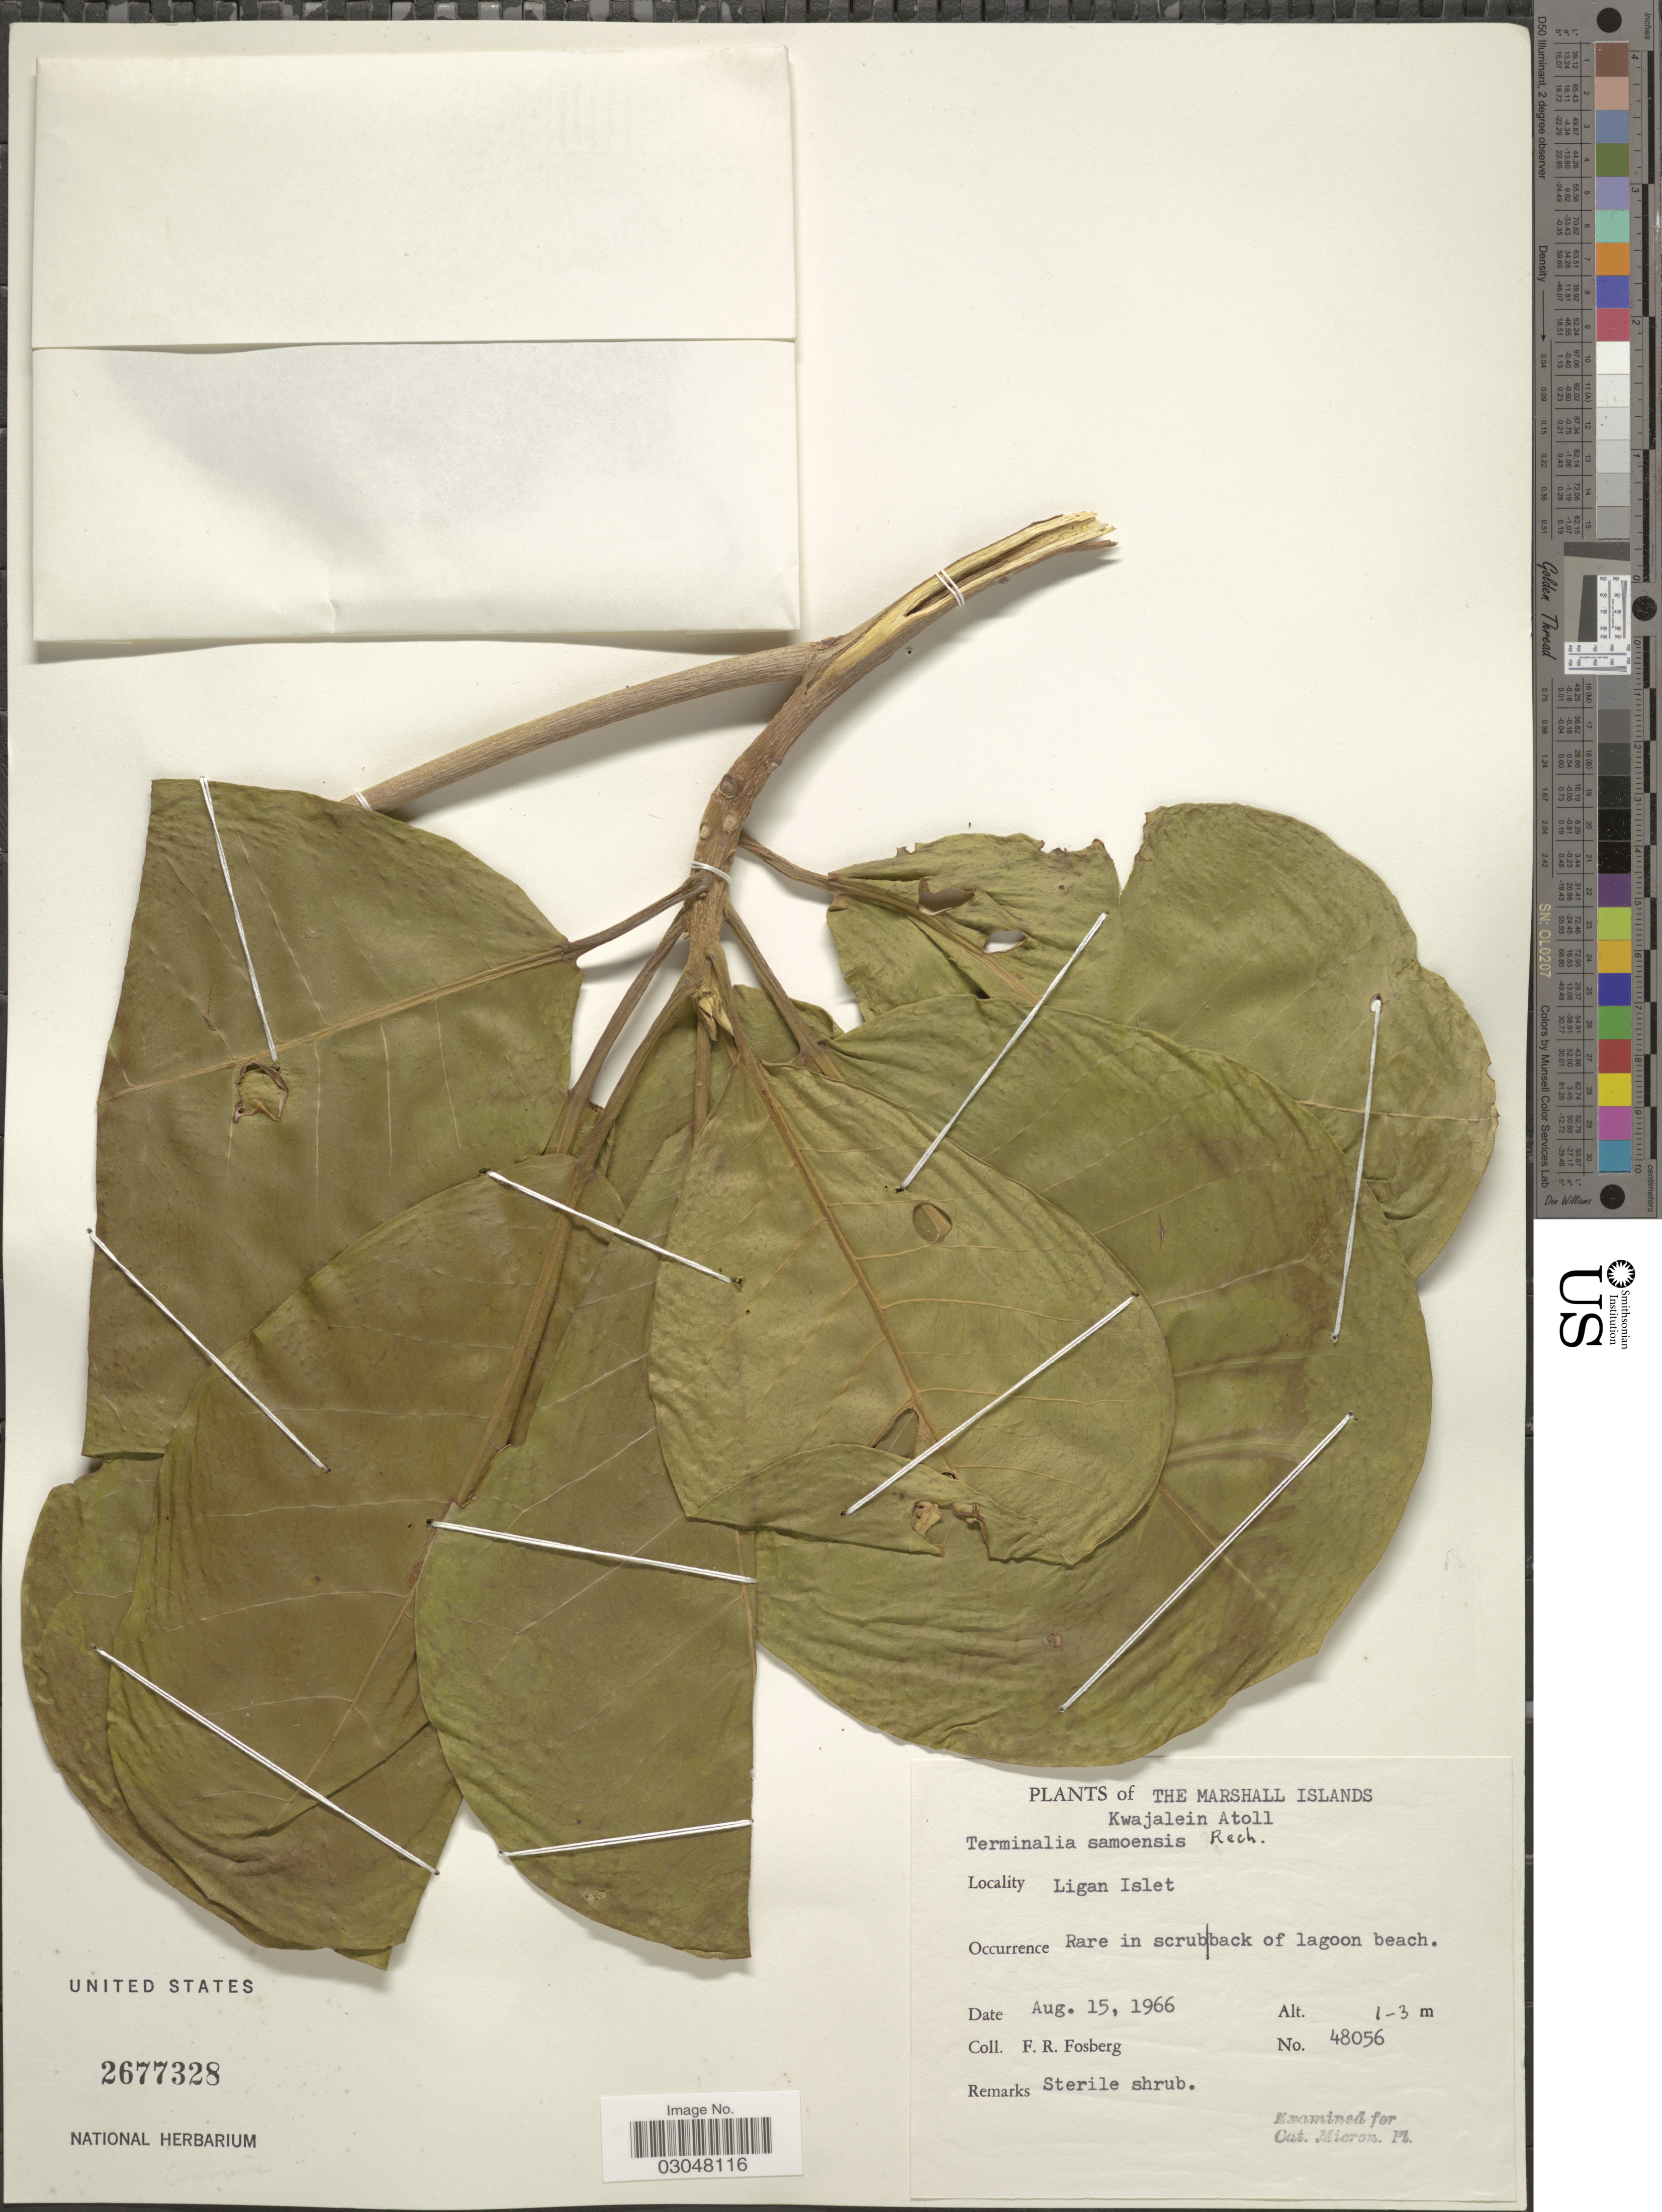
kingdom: Plantae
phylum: Tracheophyta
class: Magnoliopsida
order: Myrtales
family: Combretaceae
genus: Terminalia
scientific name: Terminalia samoensis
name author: Rech.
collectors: F. R. Fosberg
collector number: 48056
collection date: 1966-08-15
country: Marshall Islands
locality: Kwajalein Atoll. Ligan Islet.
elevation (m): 1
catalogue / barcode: US 2677328